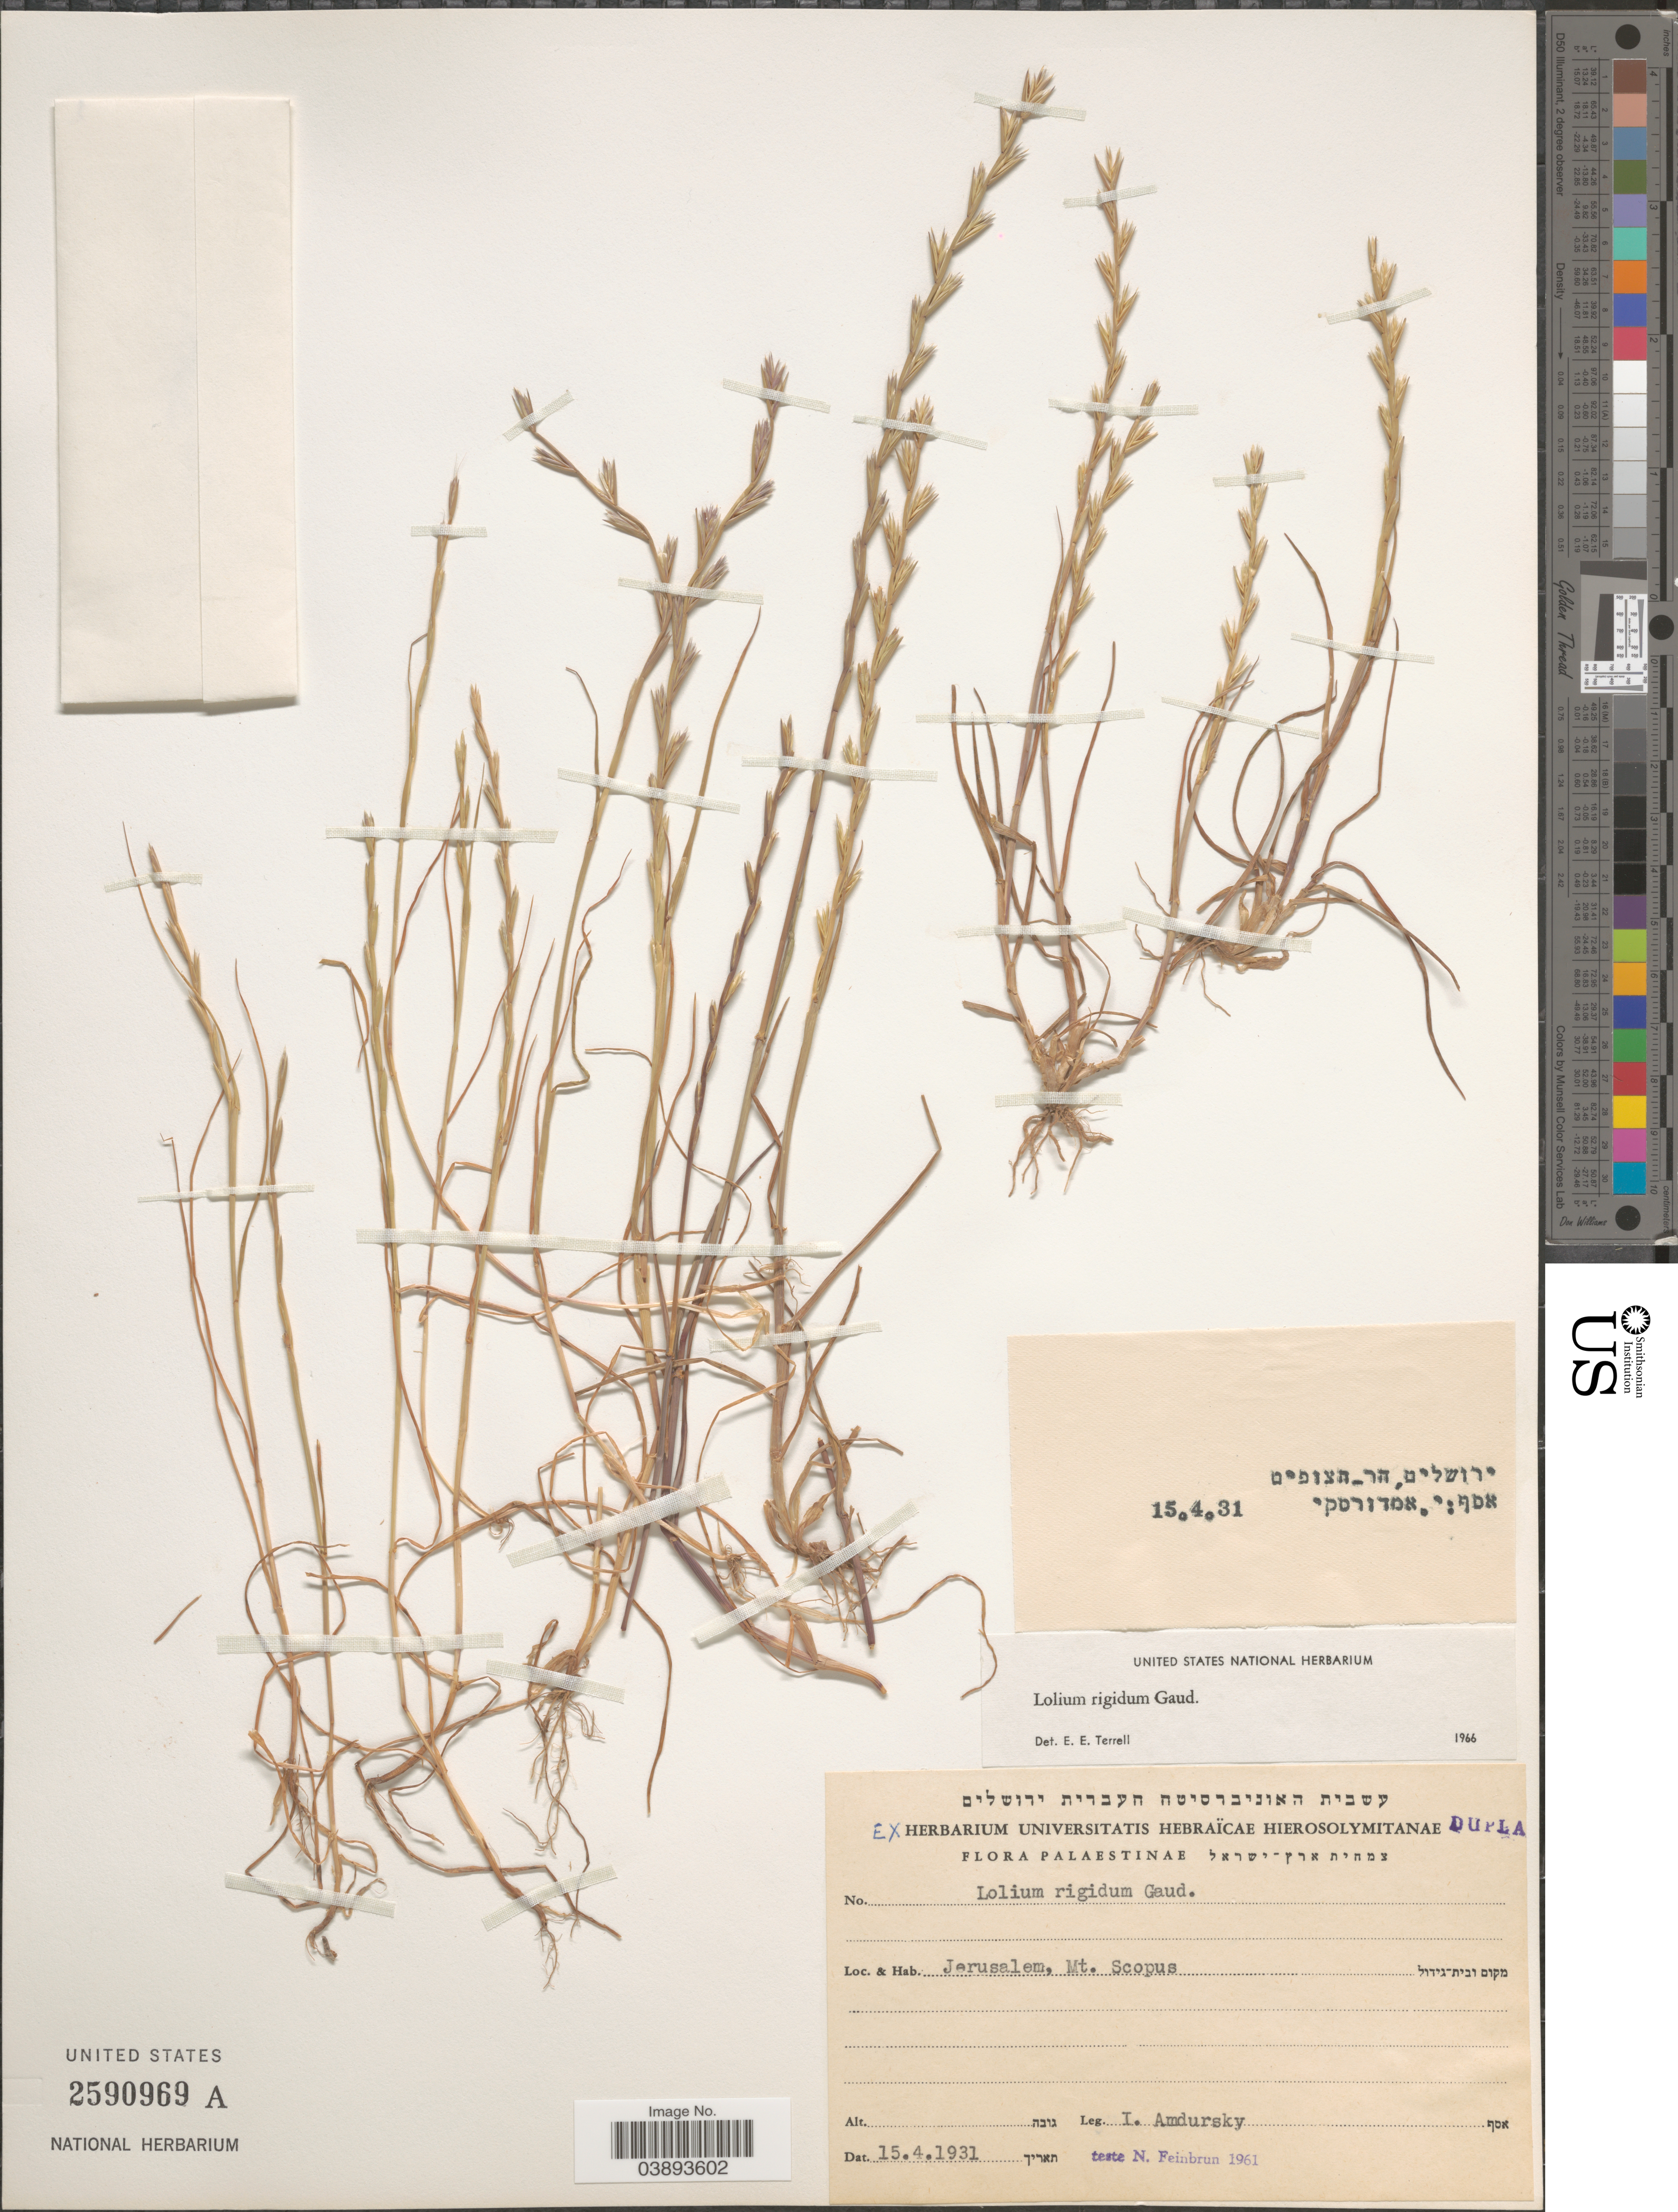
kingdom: Plantae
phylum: Tracheophyta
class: Liliopsida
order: Poales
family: Poaceae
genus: Lolium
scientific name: Lolium rigidum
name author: Gaudin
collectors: I. Amdursky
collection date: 1931-04-15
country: Israel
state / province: Jerusalem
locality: Palaestinae. Mt. Scopus.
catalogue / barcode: US 2590969A